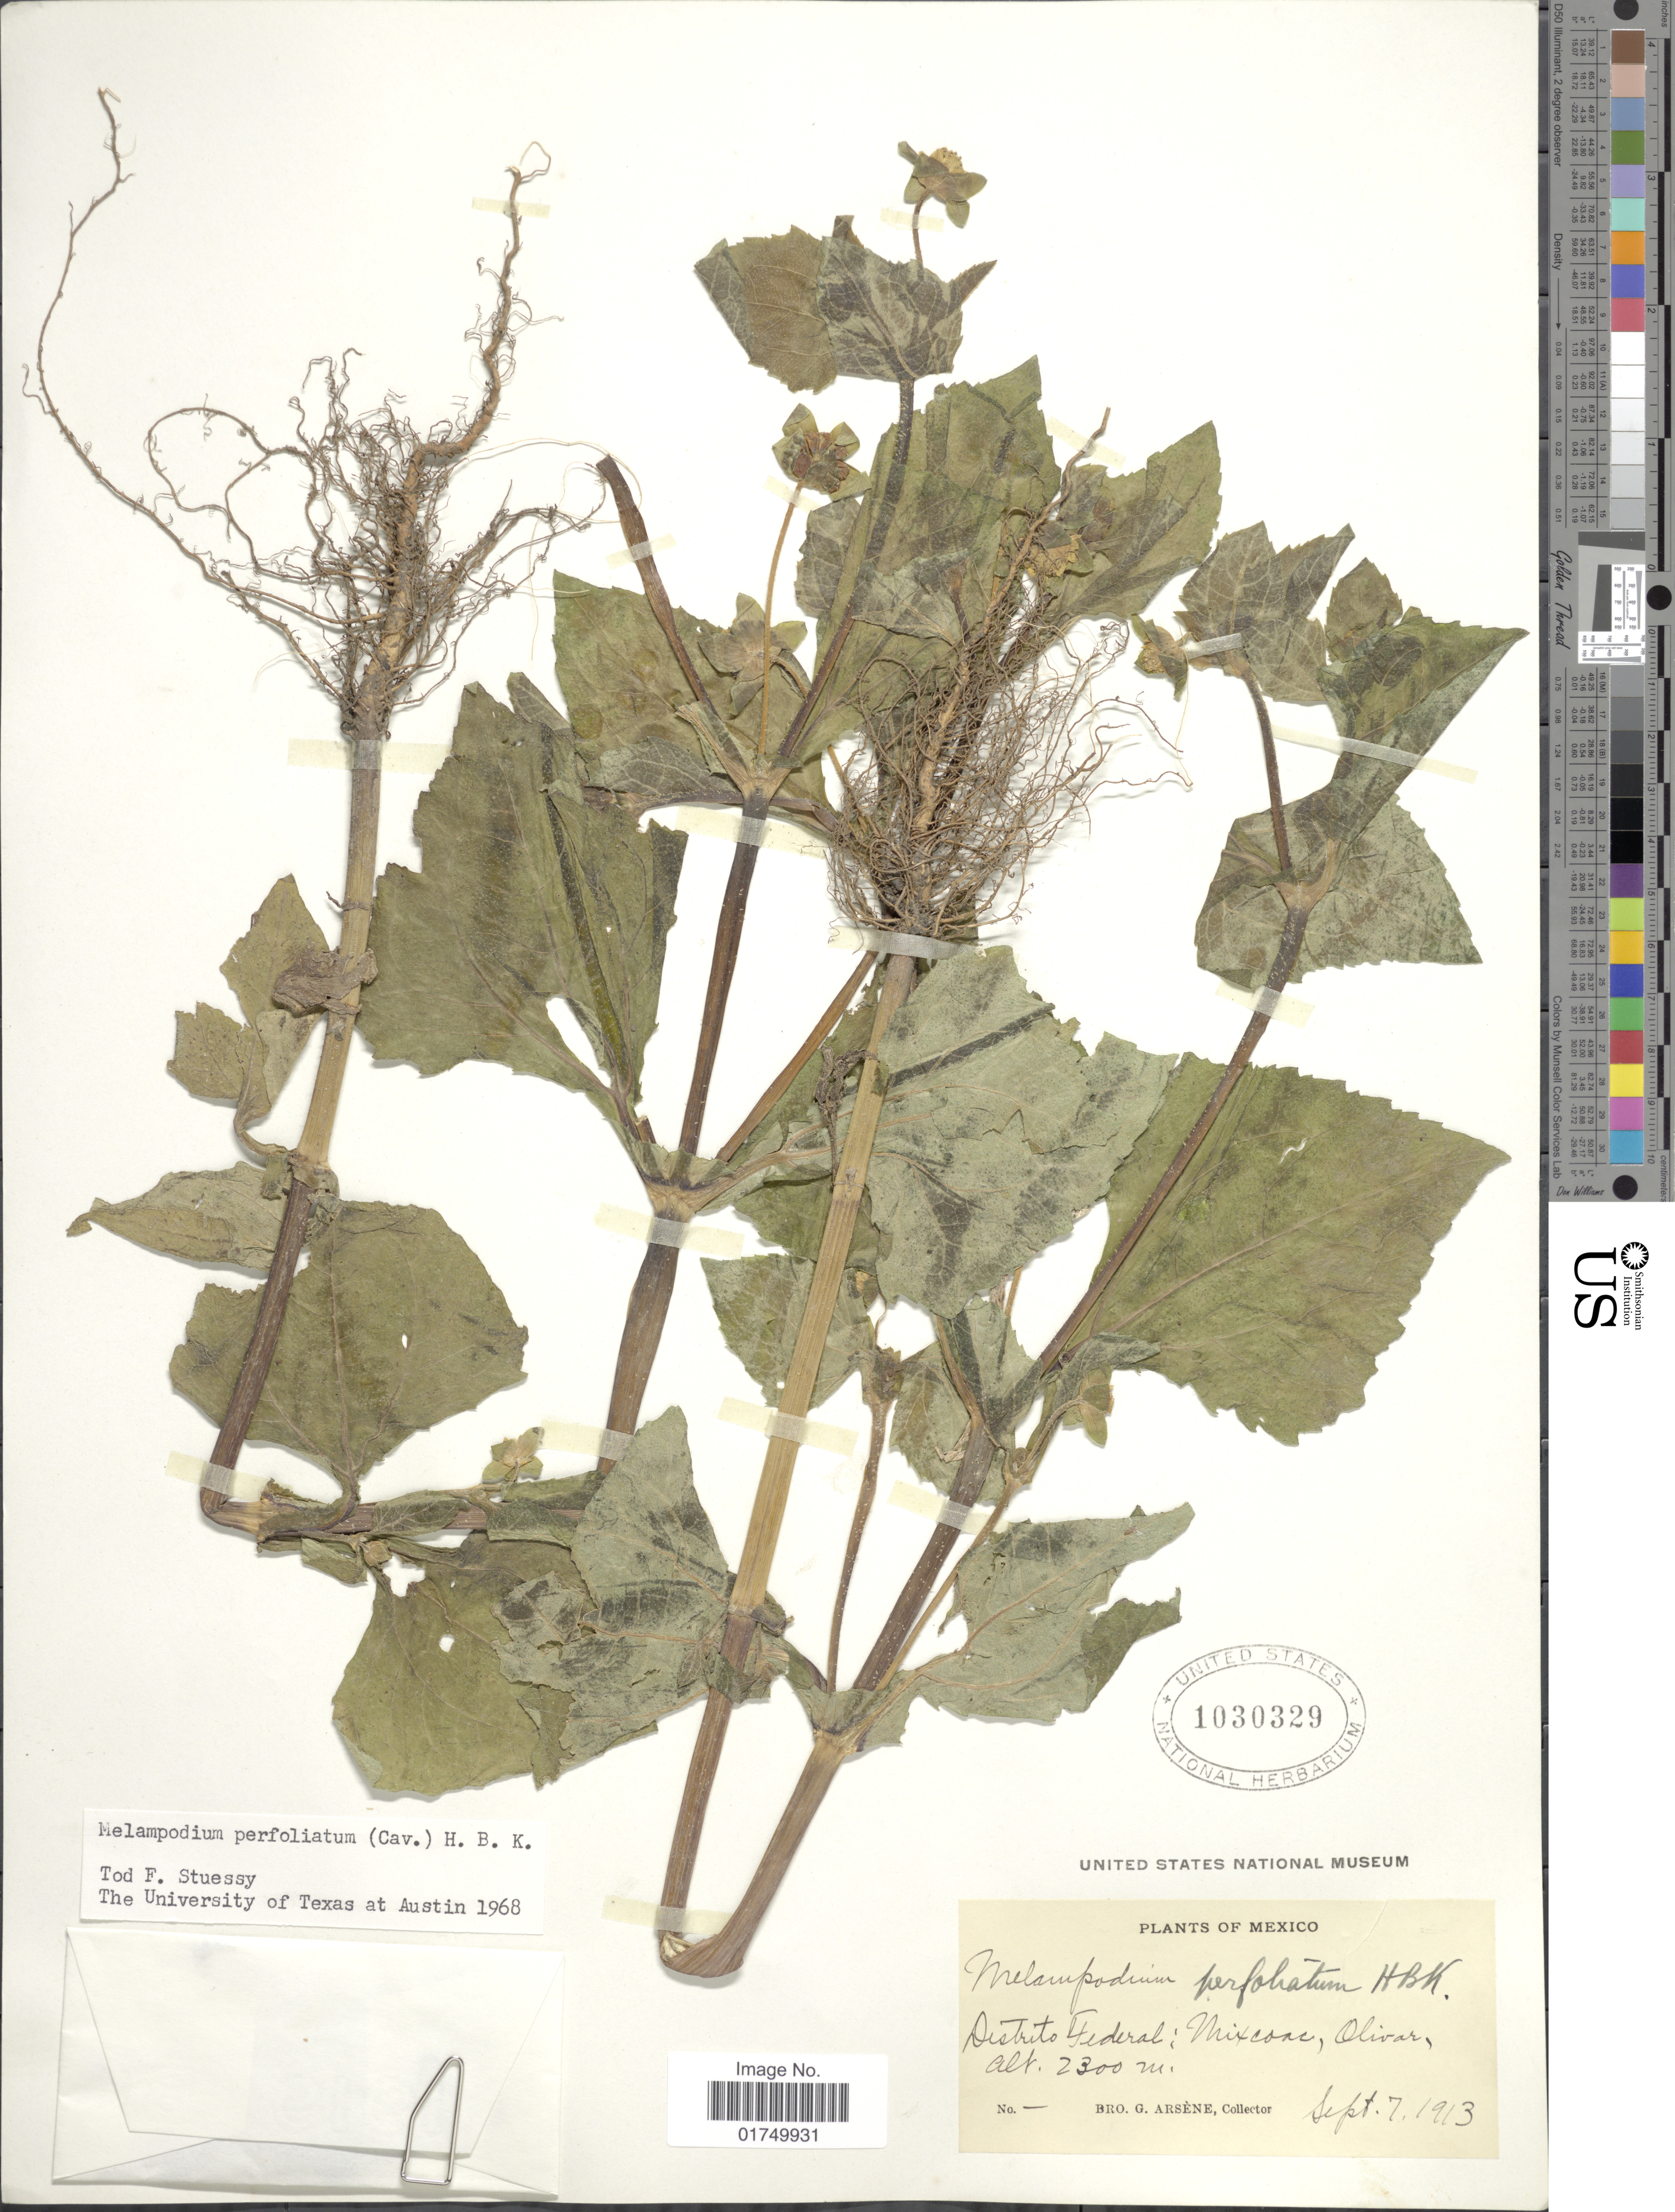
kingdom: Plantae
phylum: Tracheophyta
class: Magnoliopsida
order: Asterales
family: Asteraceae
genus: Melampodium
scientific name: Melampodium perfoliatum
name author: (Cav.) Kunth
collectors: Bro. G. Arsène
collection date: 1913-09-07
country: Mexico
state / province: Distrito Federal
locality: Distrito Federal: Mixcoac, Olivar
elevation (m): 2300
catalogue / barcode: US 1030329